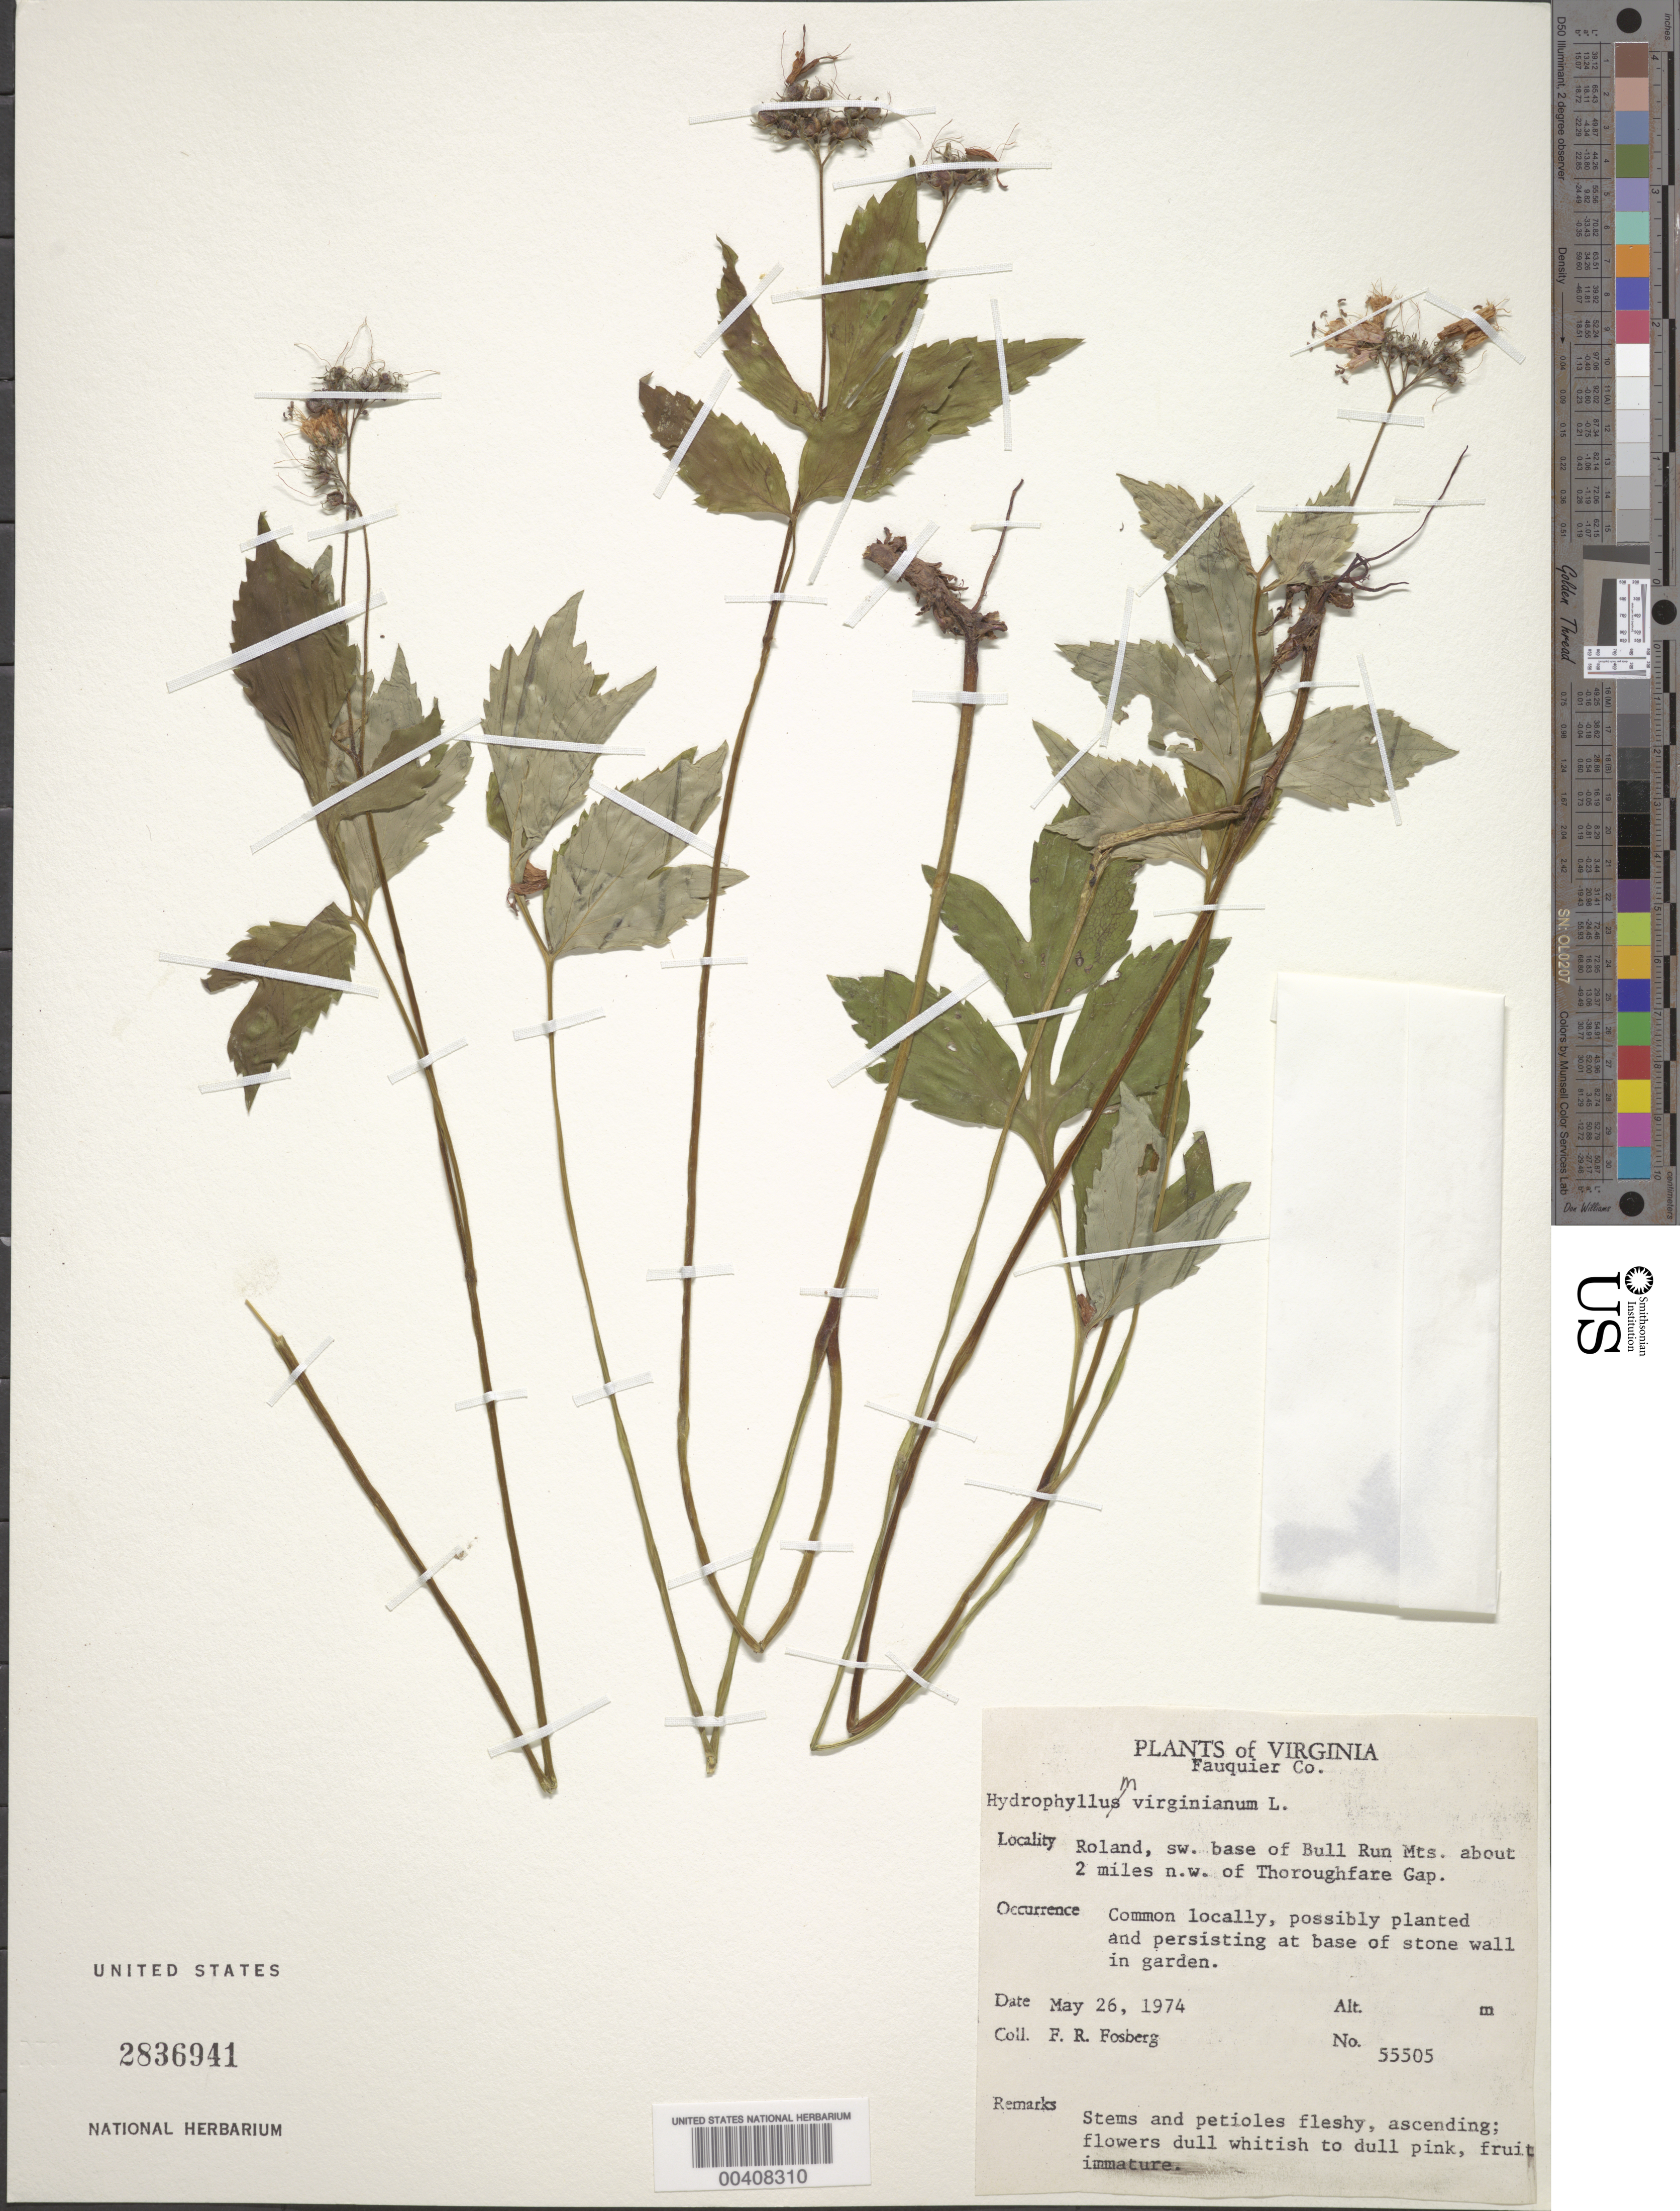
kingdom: Plantae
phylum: Tracheophyta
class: Magnoliopsida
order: Boraginales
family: Hydrophyllaceae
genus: Hydrophyllum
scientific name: Hydrophyllum virginianum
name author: L.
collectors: F. R. Fosberg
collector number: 55505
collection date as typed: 26 May 1974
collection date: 1974-05-26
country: United States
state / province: Virginia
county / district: Fauquier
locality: Roland, Bull Run Mountains, NW of Thoroughfare Gap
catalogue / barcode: US 2836941